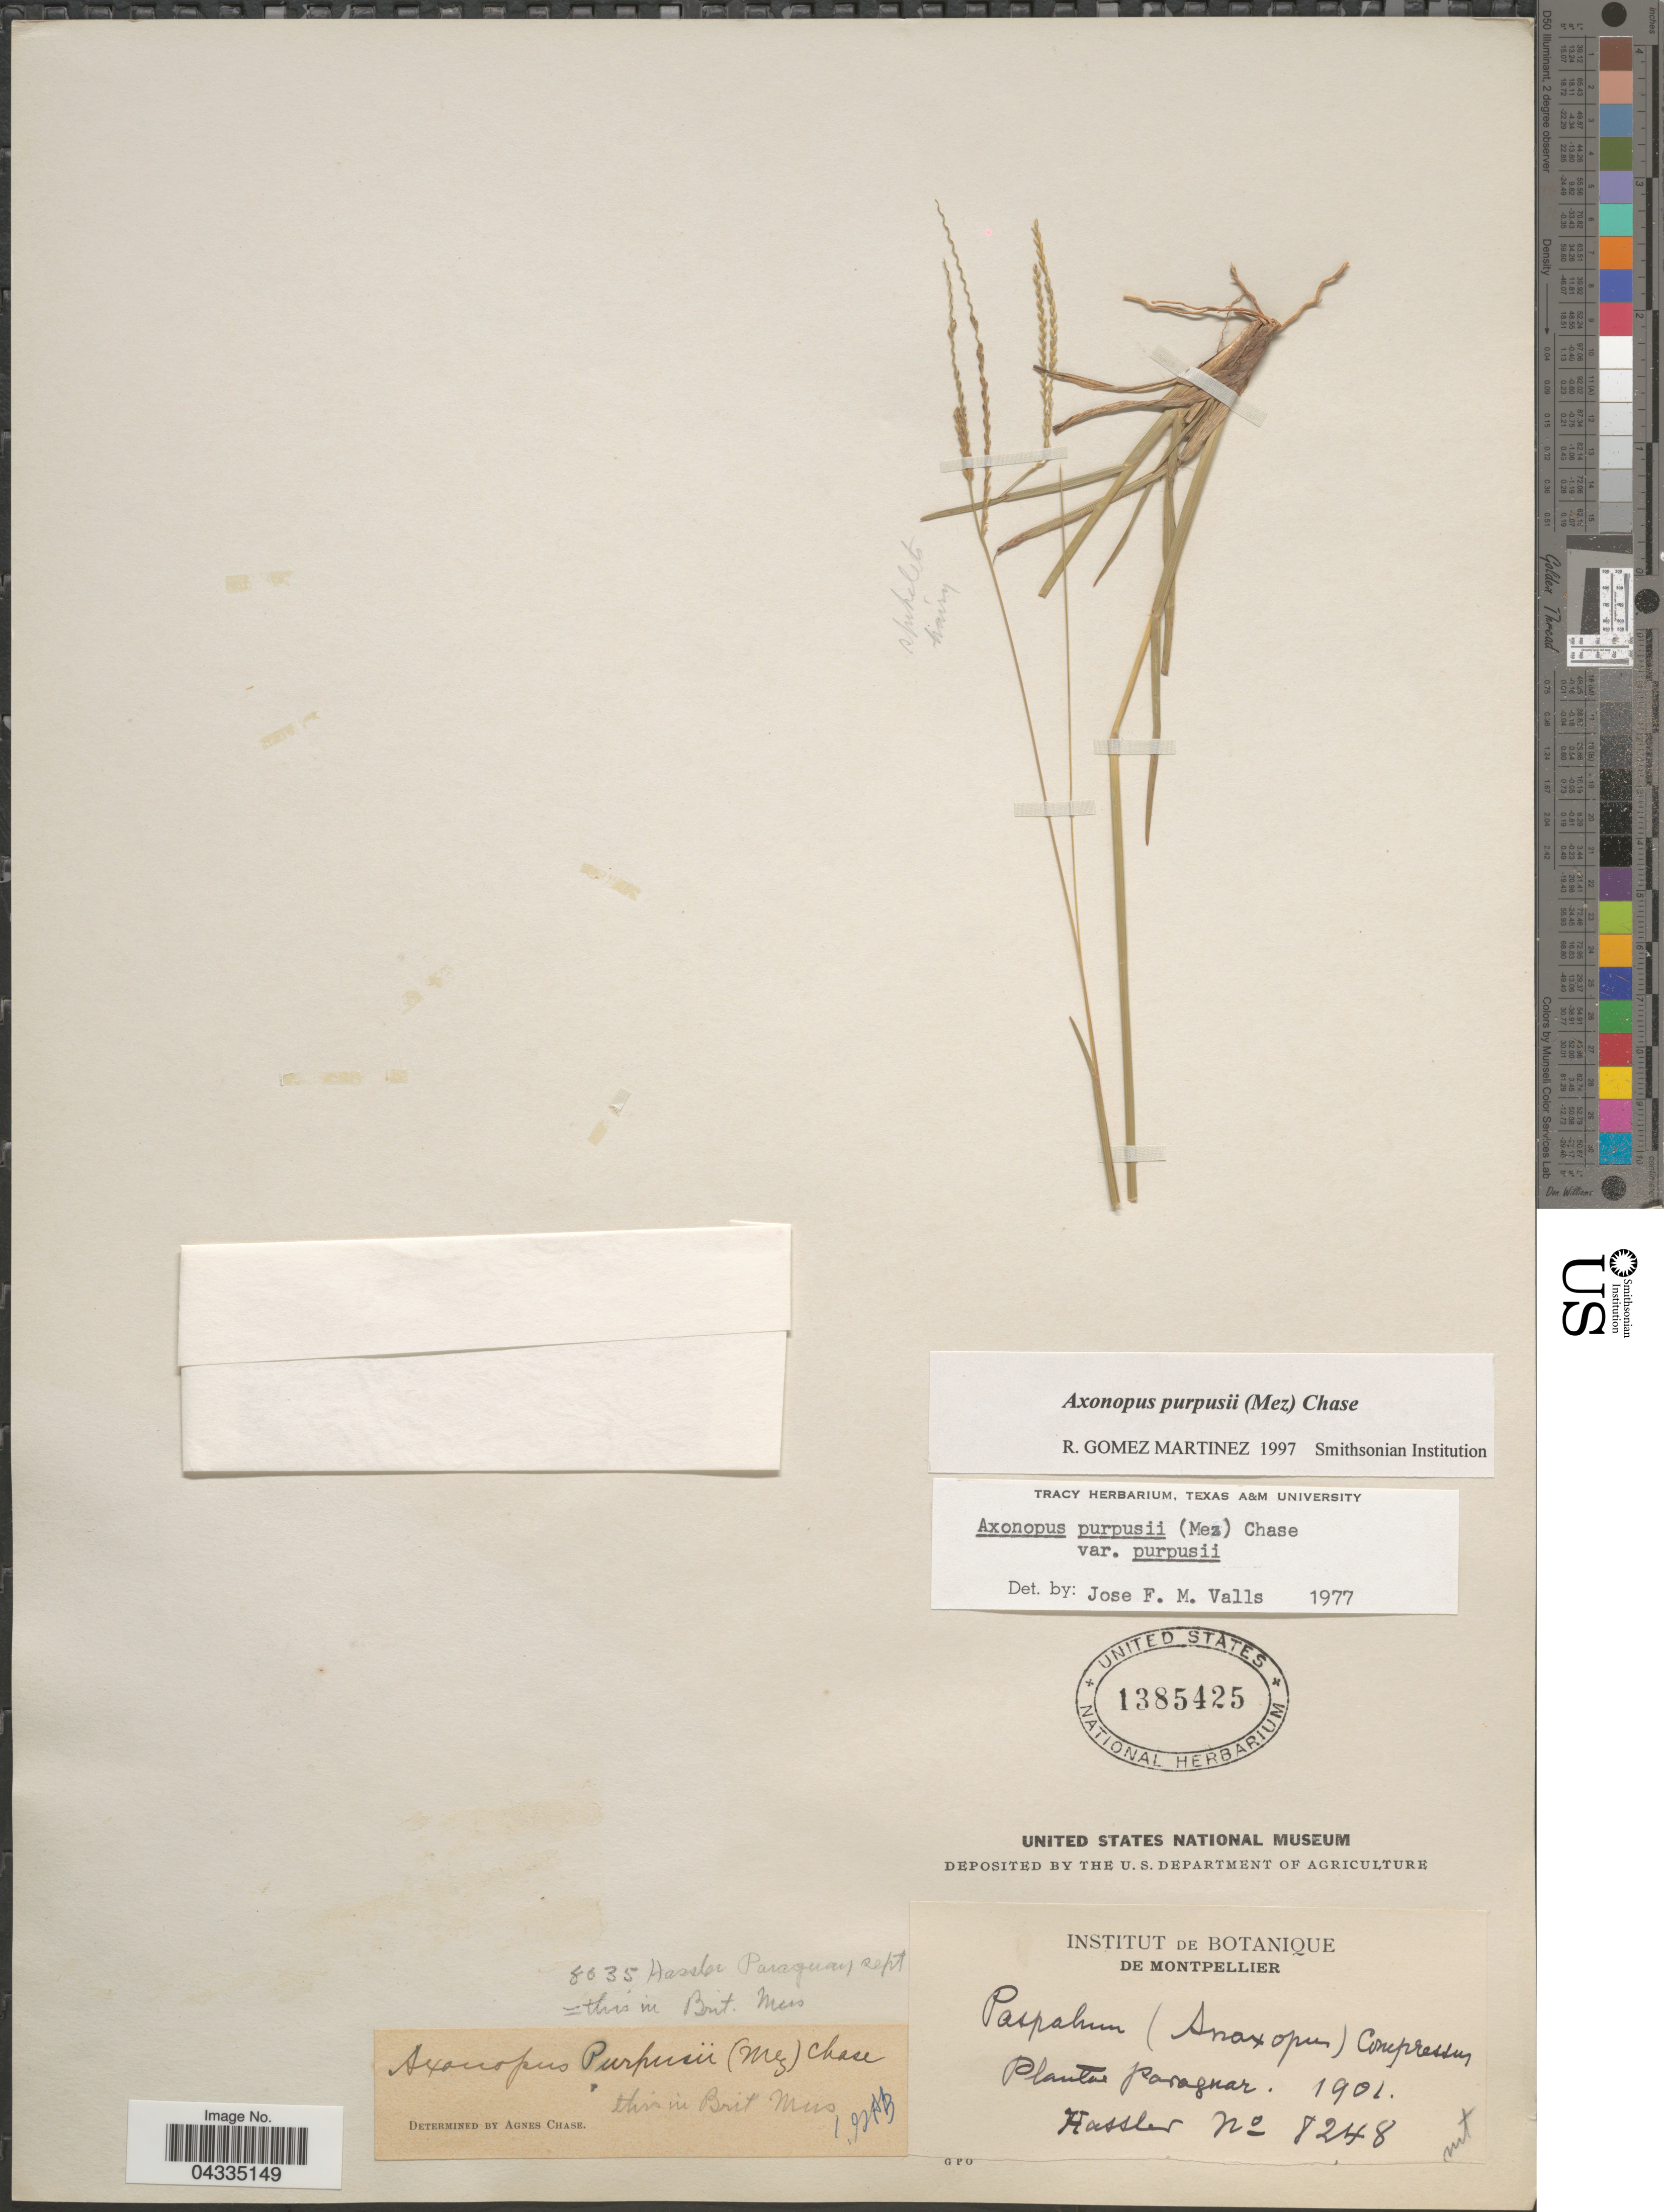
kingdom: Plantae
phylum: Tracheophyta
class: Liliopsida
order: Poales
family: Poaceae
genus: Axonopus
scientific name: Axonopus purpusii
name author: (Mez) Chase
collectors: Hassler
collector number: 8248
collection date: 1901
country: Paraguay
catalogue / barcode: US 1385425